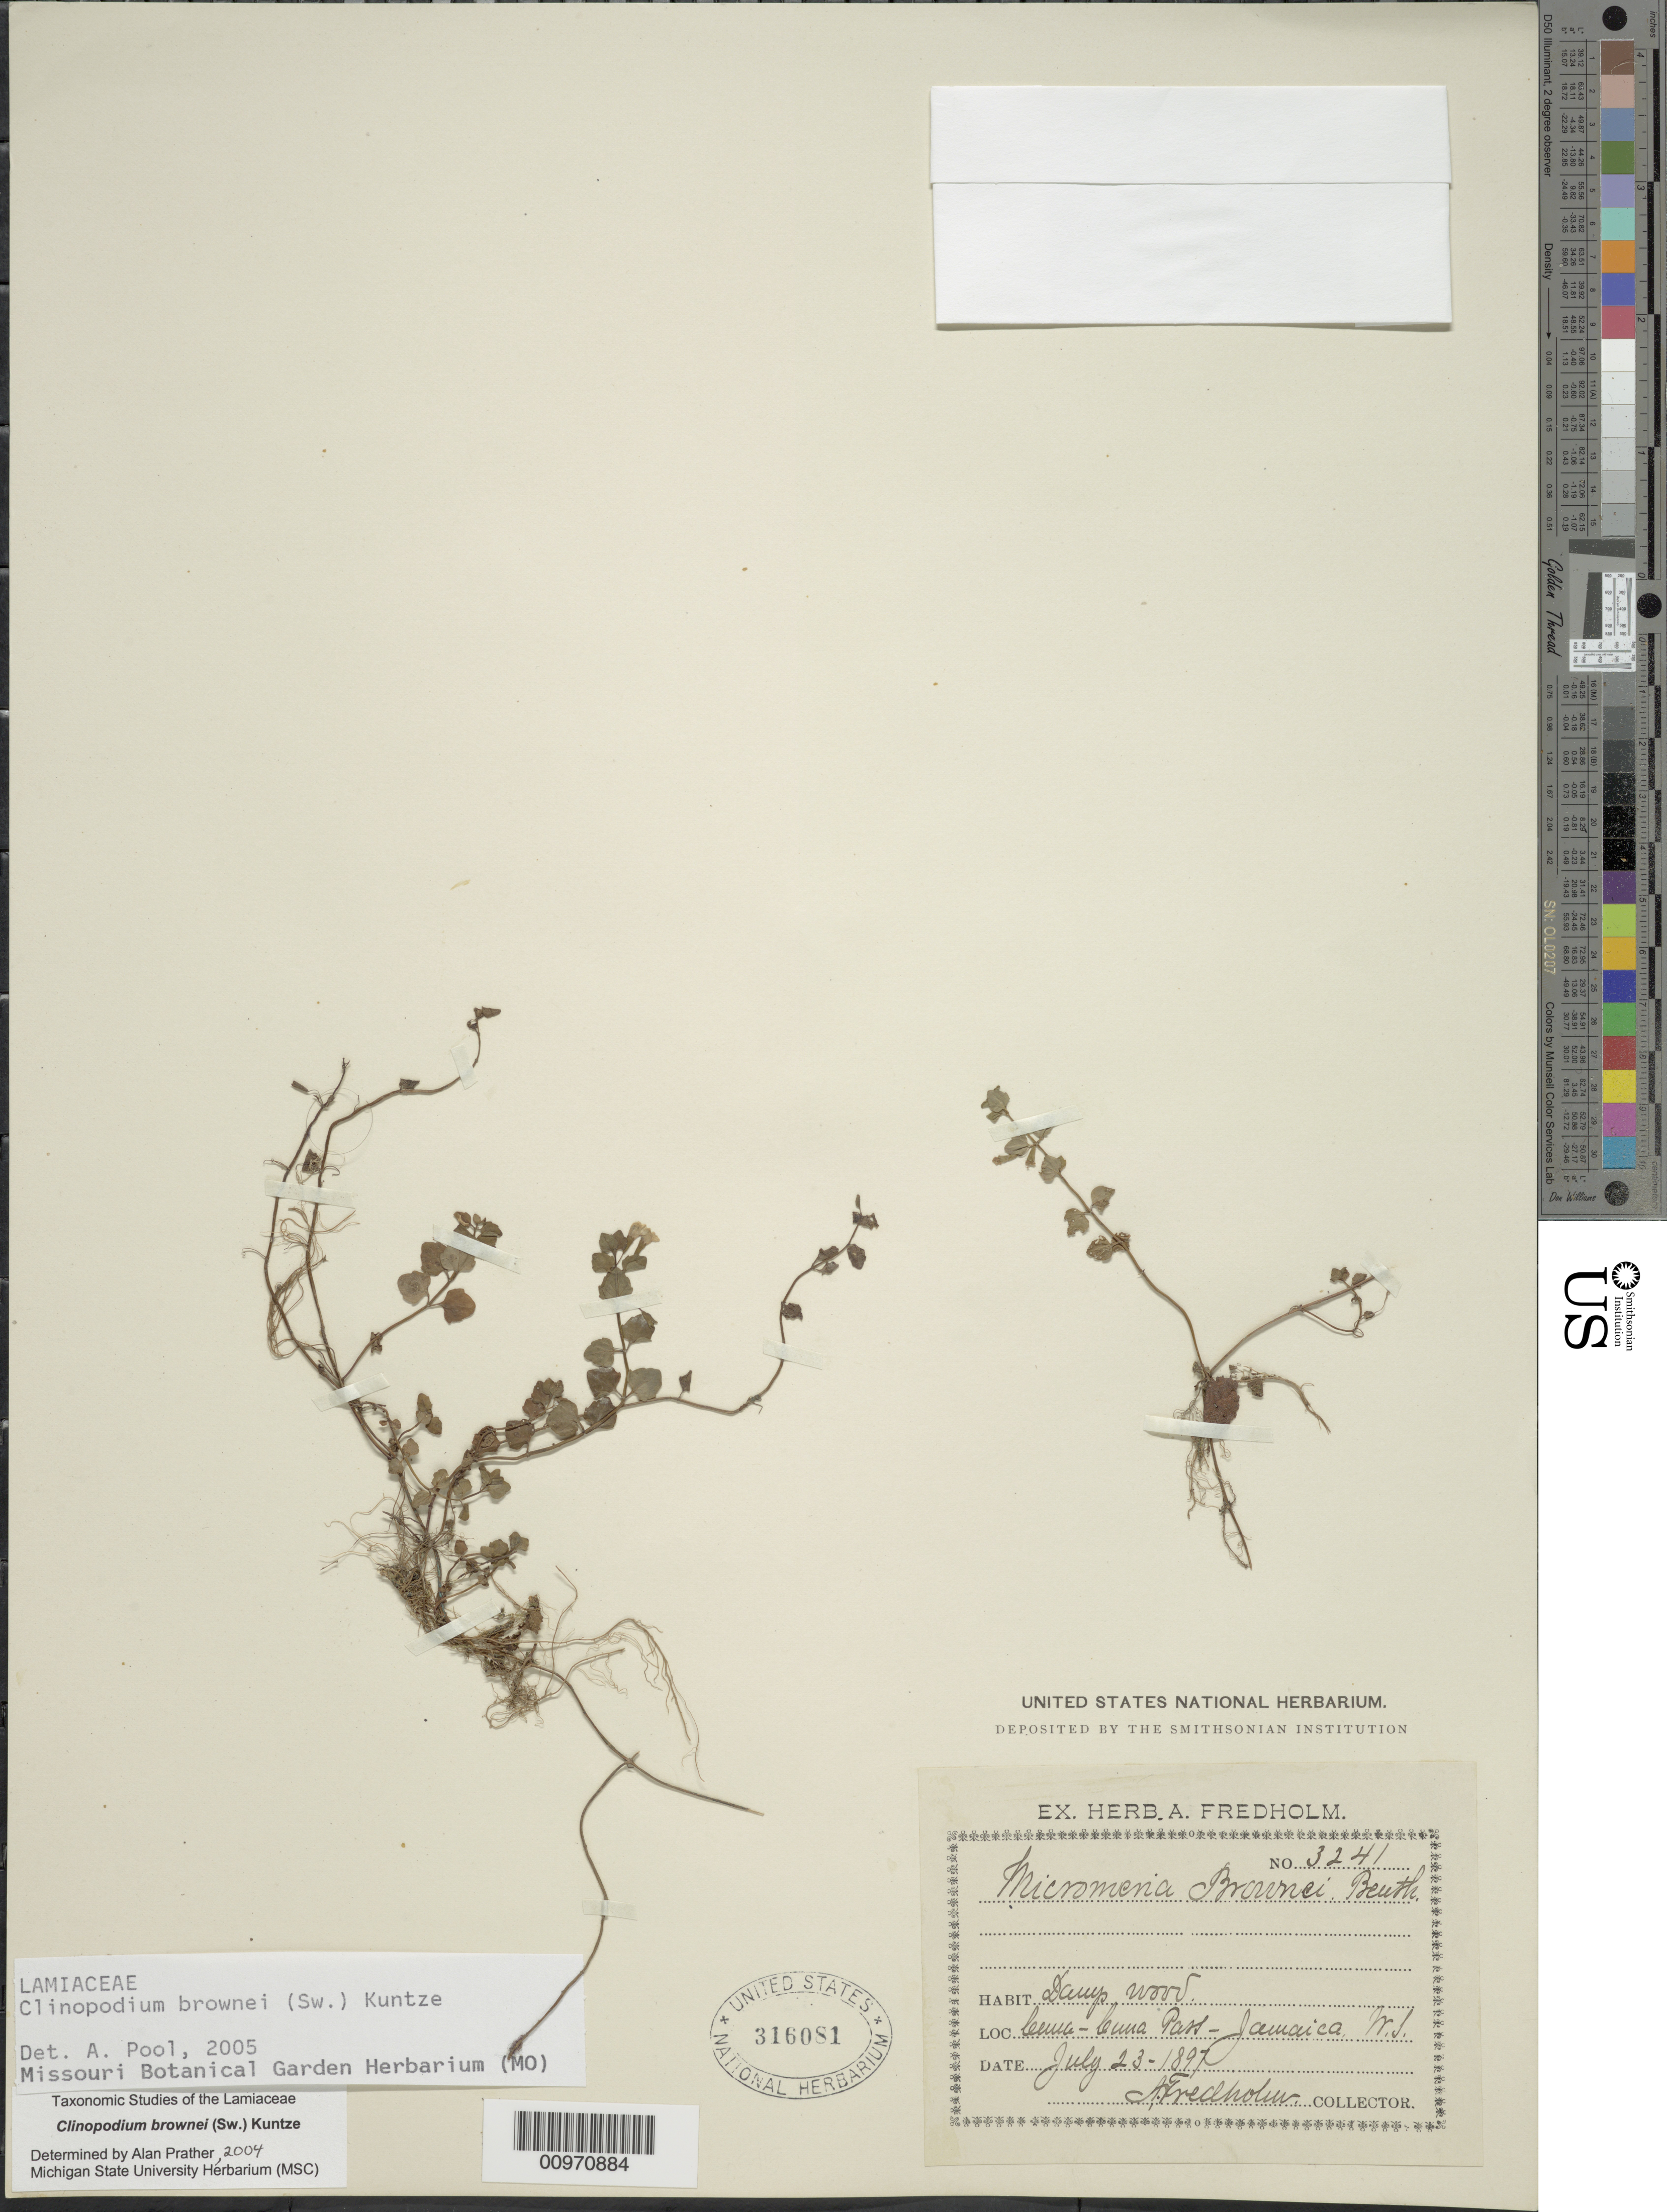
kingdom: Plantae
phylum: Tracheophyta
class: Magnoliopsida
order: Lamiales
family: Lamiaceae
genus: Clinopodium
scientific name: Clinopodium brownei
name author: (Sw.) Kuntze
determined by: Pool, A., (MO), Missouri Botanical Garden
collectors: A. Fredholm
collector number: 3241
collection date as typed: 23 Jul 1897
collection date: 1897-07-23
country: Jamaica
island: Jamaica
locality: Cuna Pass [?]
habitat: Damp wood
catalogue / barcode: US 316081